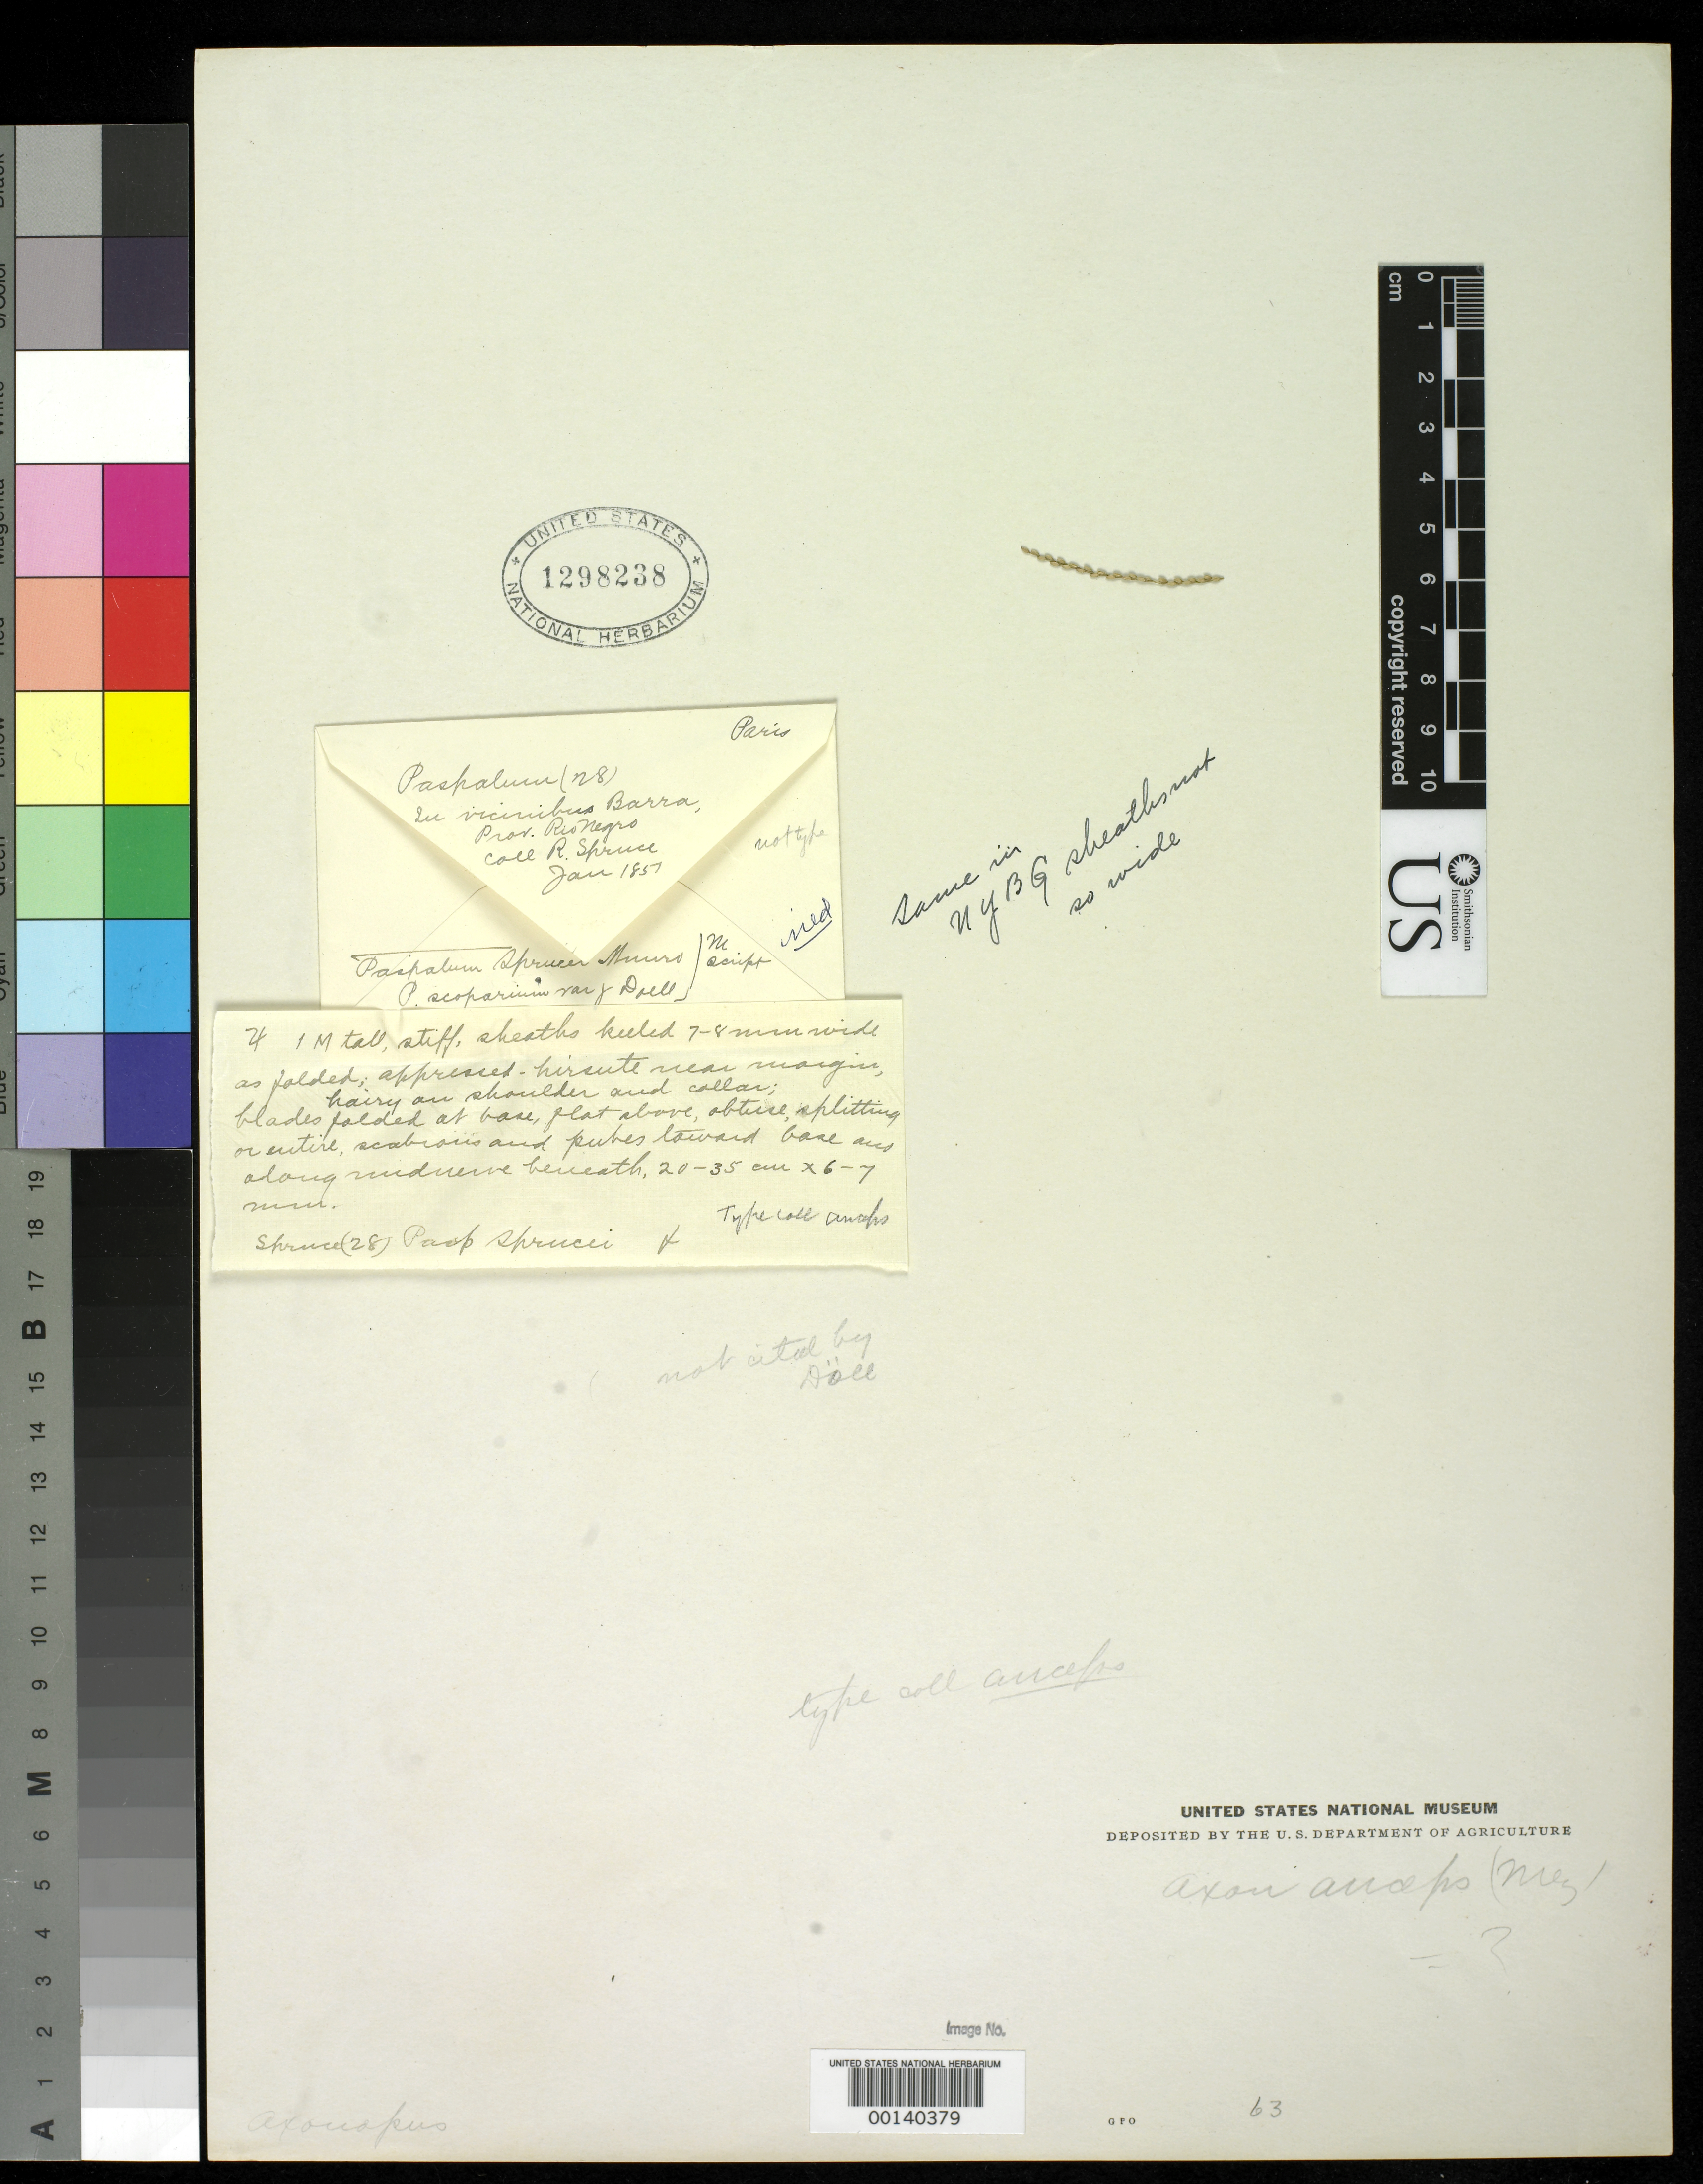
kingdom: Plantae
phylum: Tracheophyta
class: Liliopsida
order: Poales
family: Poaceae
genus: Paspalum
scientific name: Paspalum anceps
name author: Mez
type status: Type Fragment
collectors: R. Spruce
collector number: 1259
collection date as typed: Jan 1851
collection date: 1851-01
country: Brazil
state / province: Amazonas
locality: Rio Negro, Barra.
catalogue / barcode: US 1298238